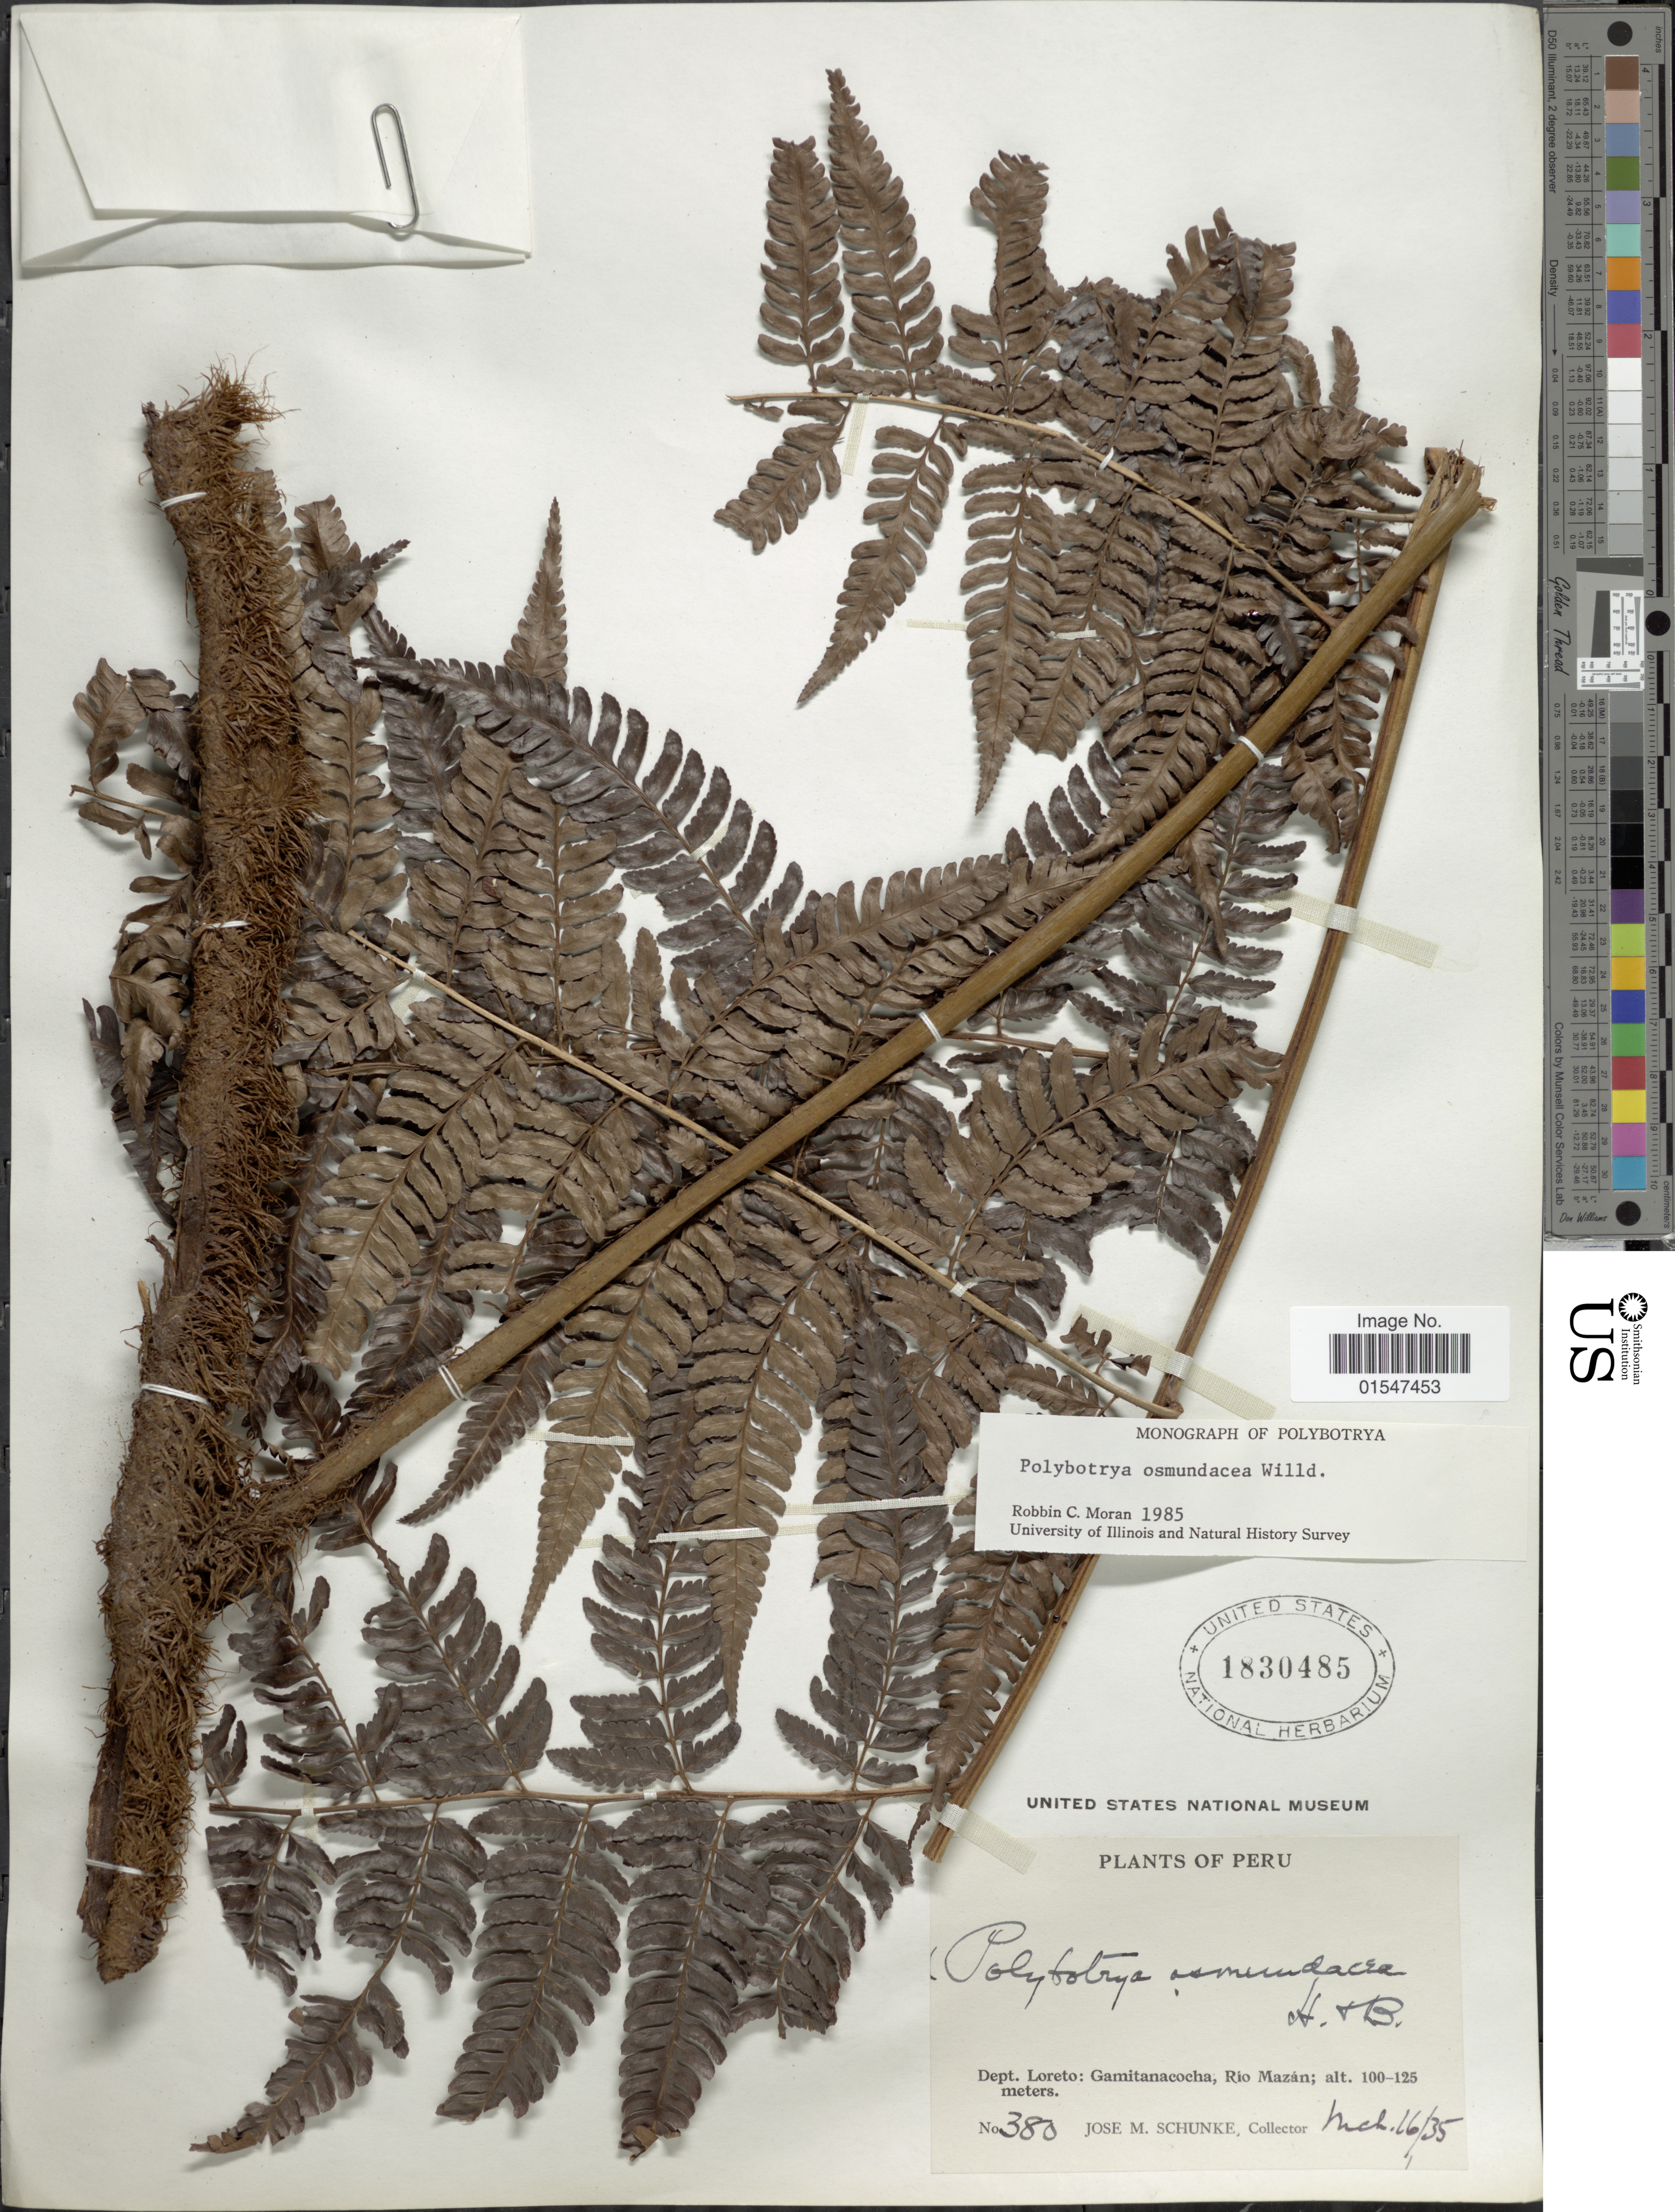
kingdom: Plantae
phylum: Tracheophyta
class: Polypodiopsida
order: Polypodiales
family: Dryopteridaceae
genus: Polybotrya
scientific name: Polybotrya osmundacea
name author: Humb. & Bonpl. ex Willd.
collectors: J. M. Schunke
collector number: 380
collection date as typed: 35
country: Peru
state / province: Loreto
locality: Gamitanacocha, Río Mazán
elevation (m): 100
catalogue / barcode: US 1830485